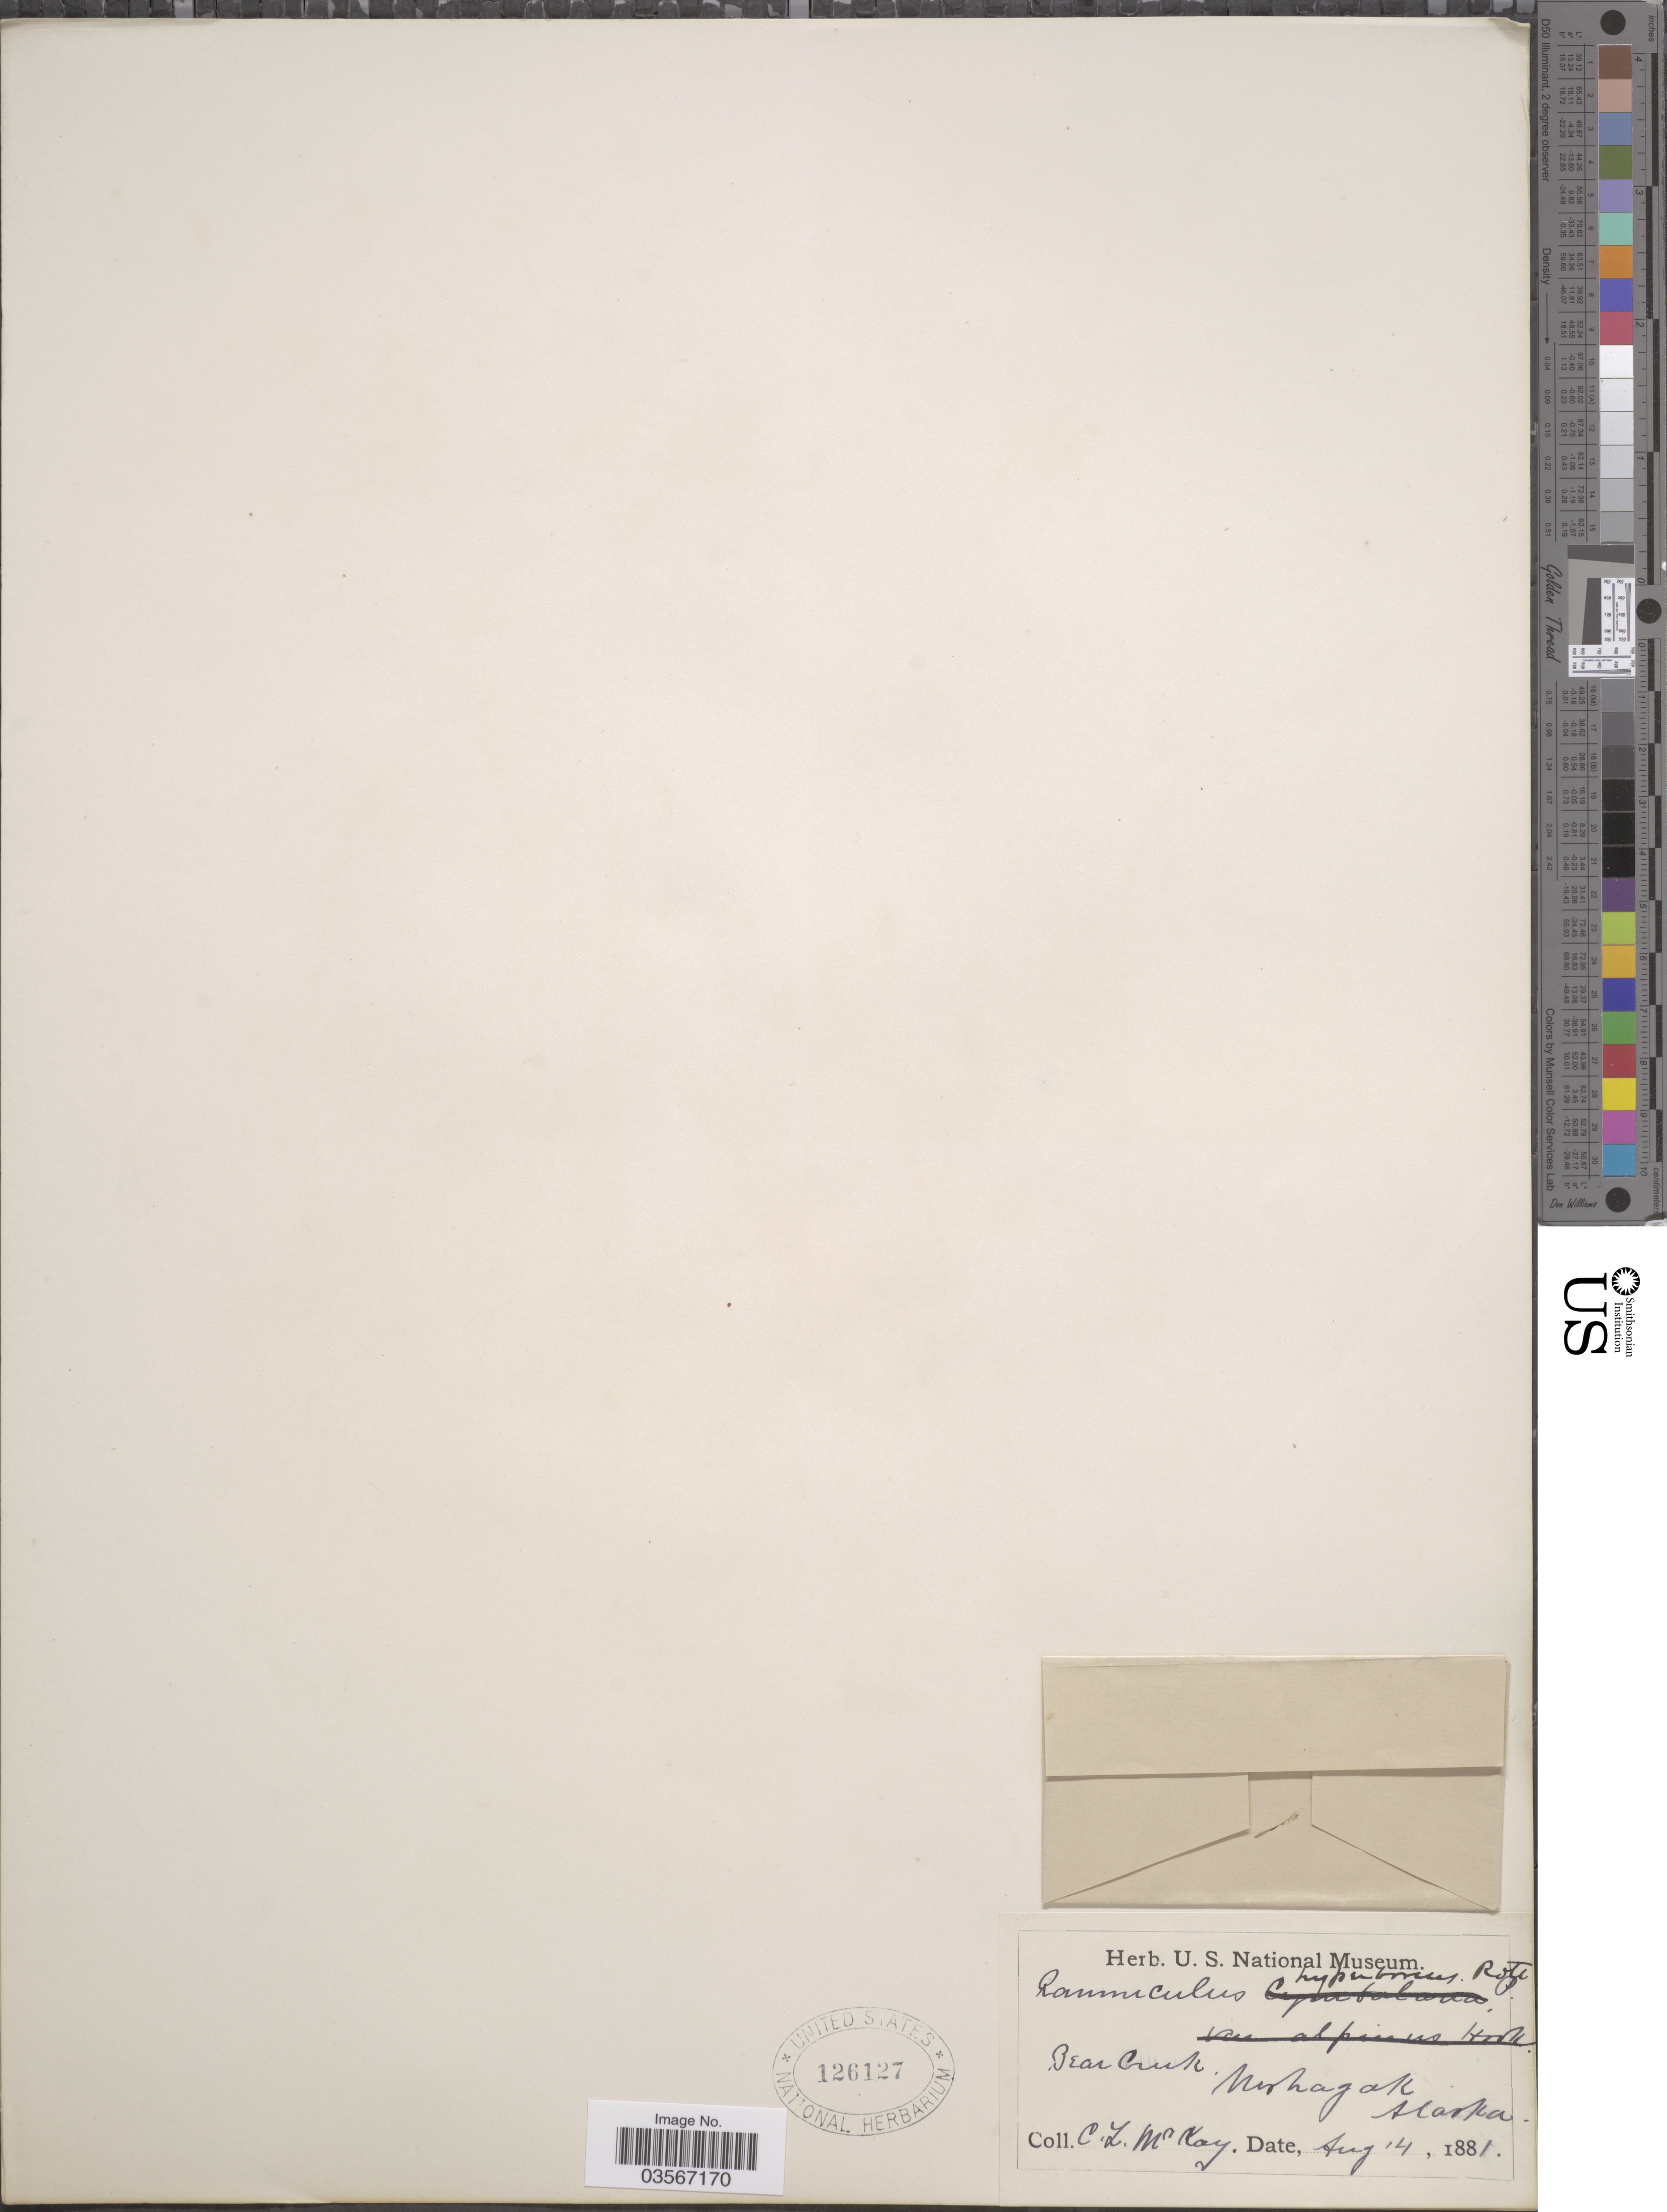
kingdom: Plantae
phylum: Tracheophyta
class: Magnoliopsida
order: Ranunculales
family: Ranunculaceae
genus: Ranunculus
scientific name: Ranunculus hyperboreus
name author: Rottb.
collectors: C. McKay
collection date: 1881-08-14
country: United States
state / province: Alaska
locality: Bear Creek. Nushagak.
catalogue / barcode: US 126127